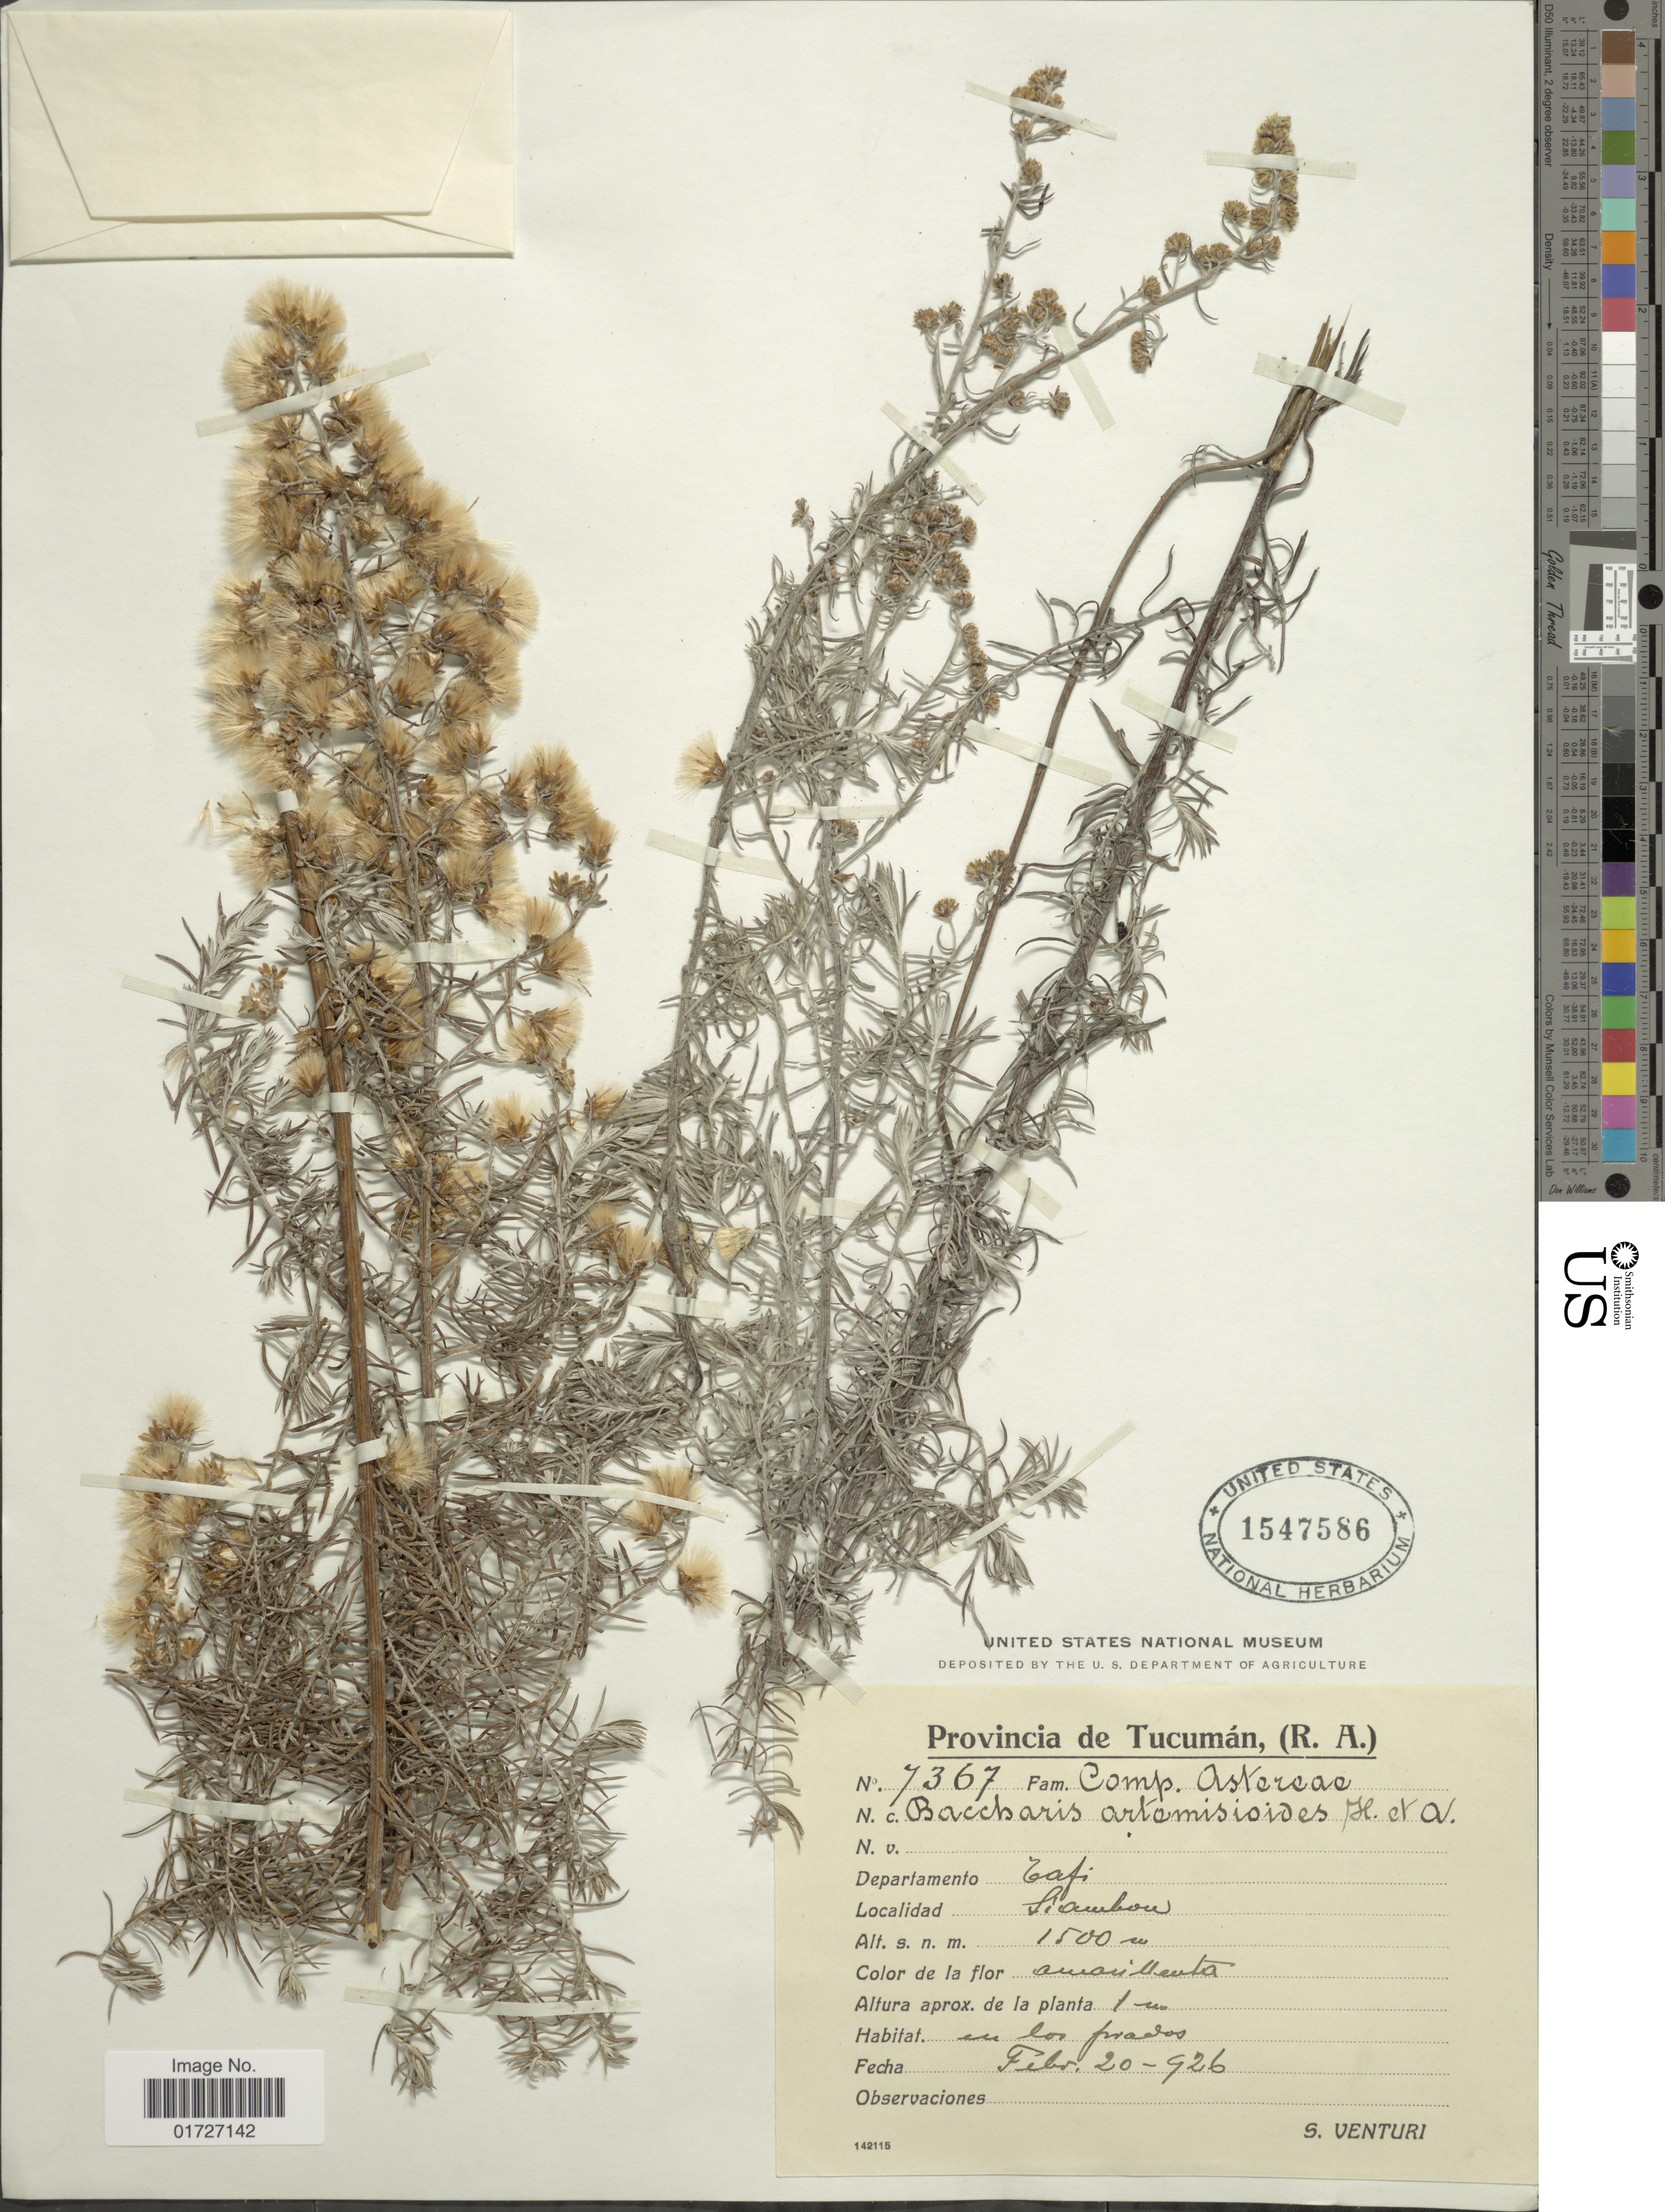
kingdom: Plantae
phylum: Tracheophyta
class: Magnoliopsida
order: Asterales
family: Asteraceae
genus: Baccharis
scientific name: Baccharis artemisioides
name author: Hook. & Arn.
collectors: S. Venturi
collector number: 7367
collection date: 1926-02-20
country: Argentina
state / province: Tucuman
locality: Departamento Tafi, Siambon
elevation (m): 1500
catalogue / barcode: US 1547586